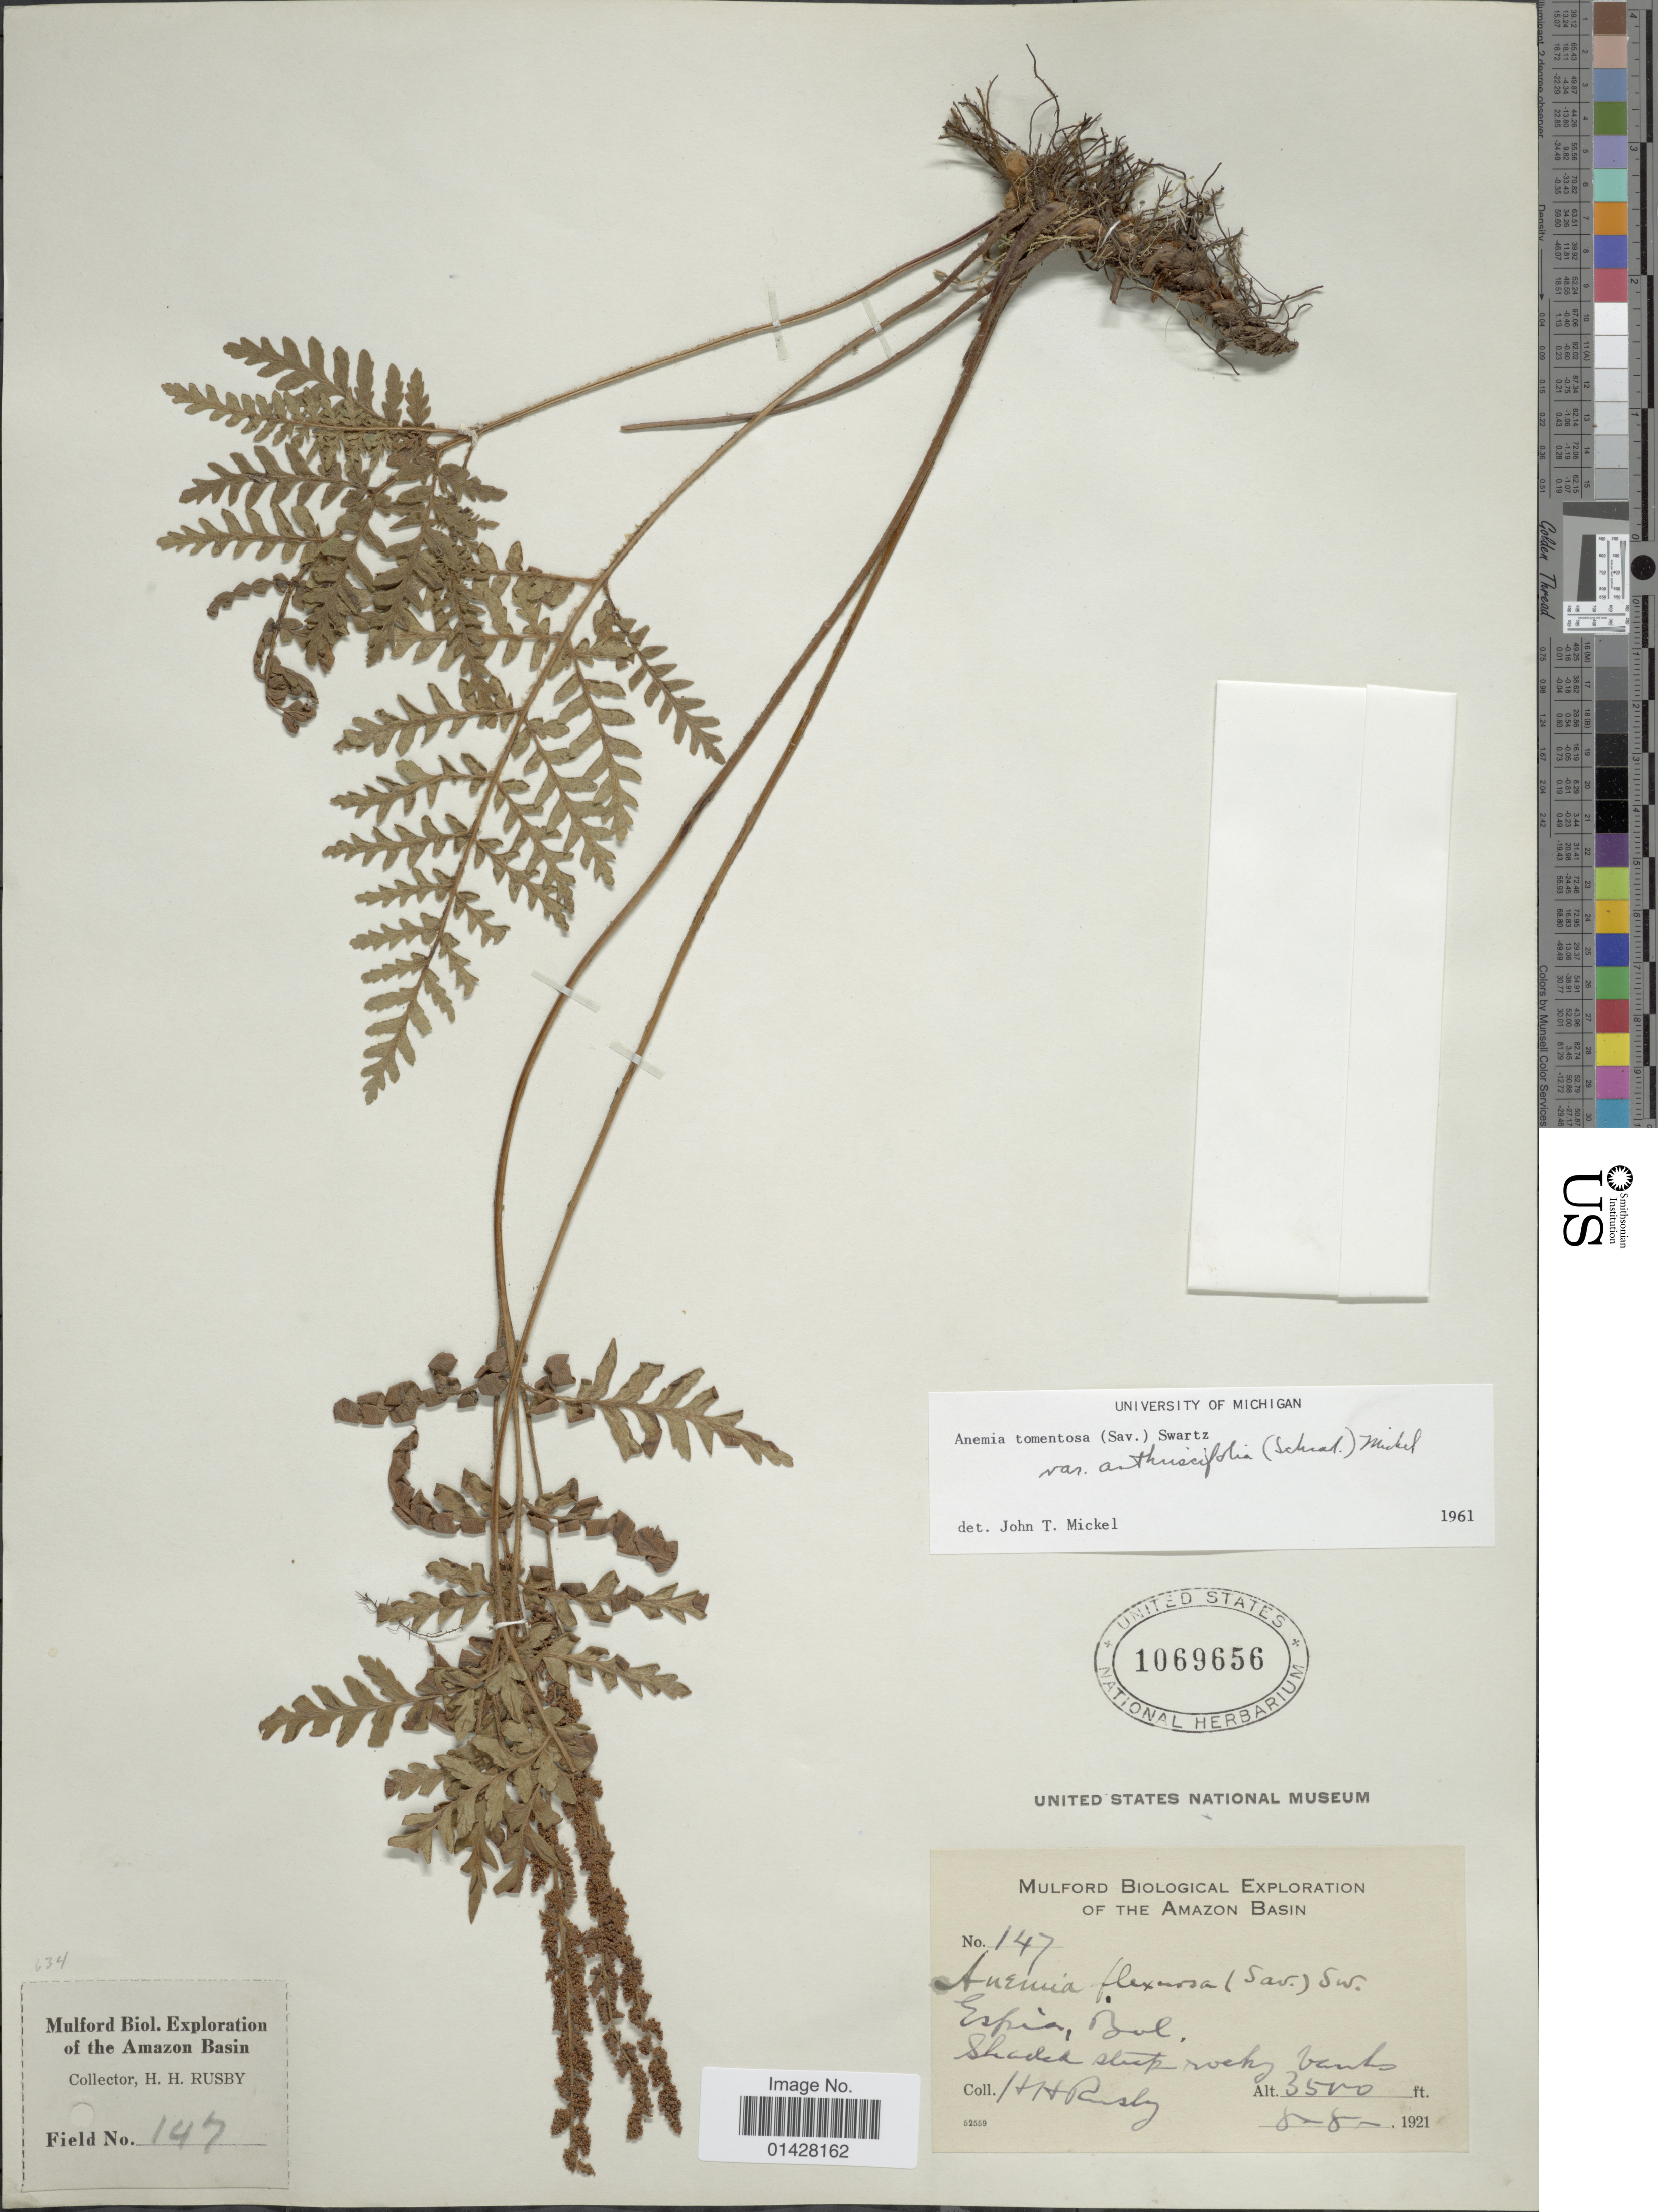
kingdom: Plantae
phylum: Tracheophyta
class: Polypodiopsida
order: Schizaeales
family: Anemiaceae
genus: Anemia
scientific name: Anemia tomentosa var. anthriscifolia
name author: (Schrad.) Mickel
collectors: H. H. Rusby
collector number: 147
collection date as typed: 8-8-1921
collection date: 1921-08-08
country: Bolivia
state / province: La Paz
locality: Espia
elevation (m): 1067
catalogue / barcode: US 1069656